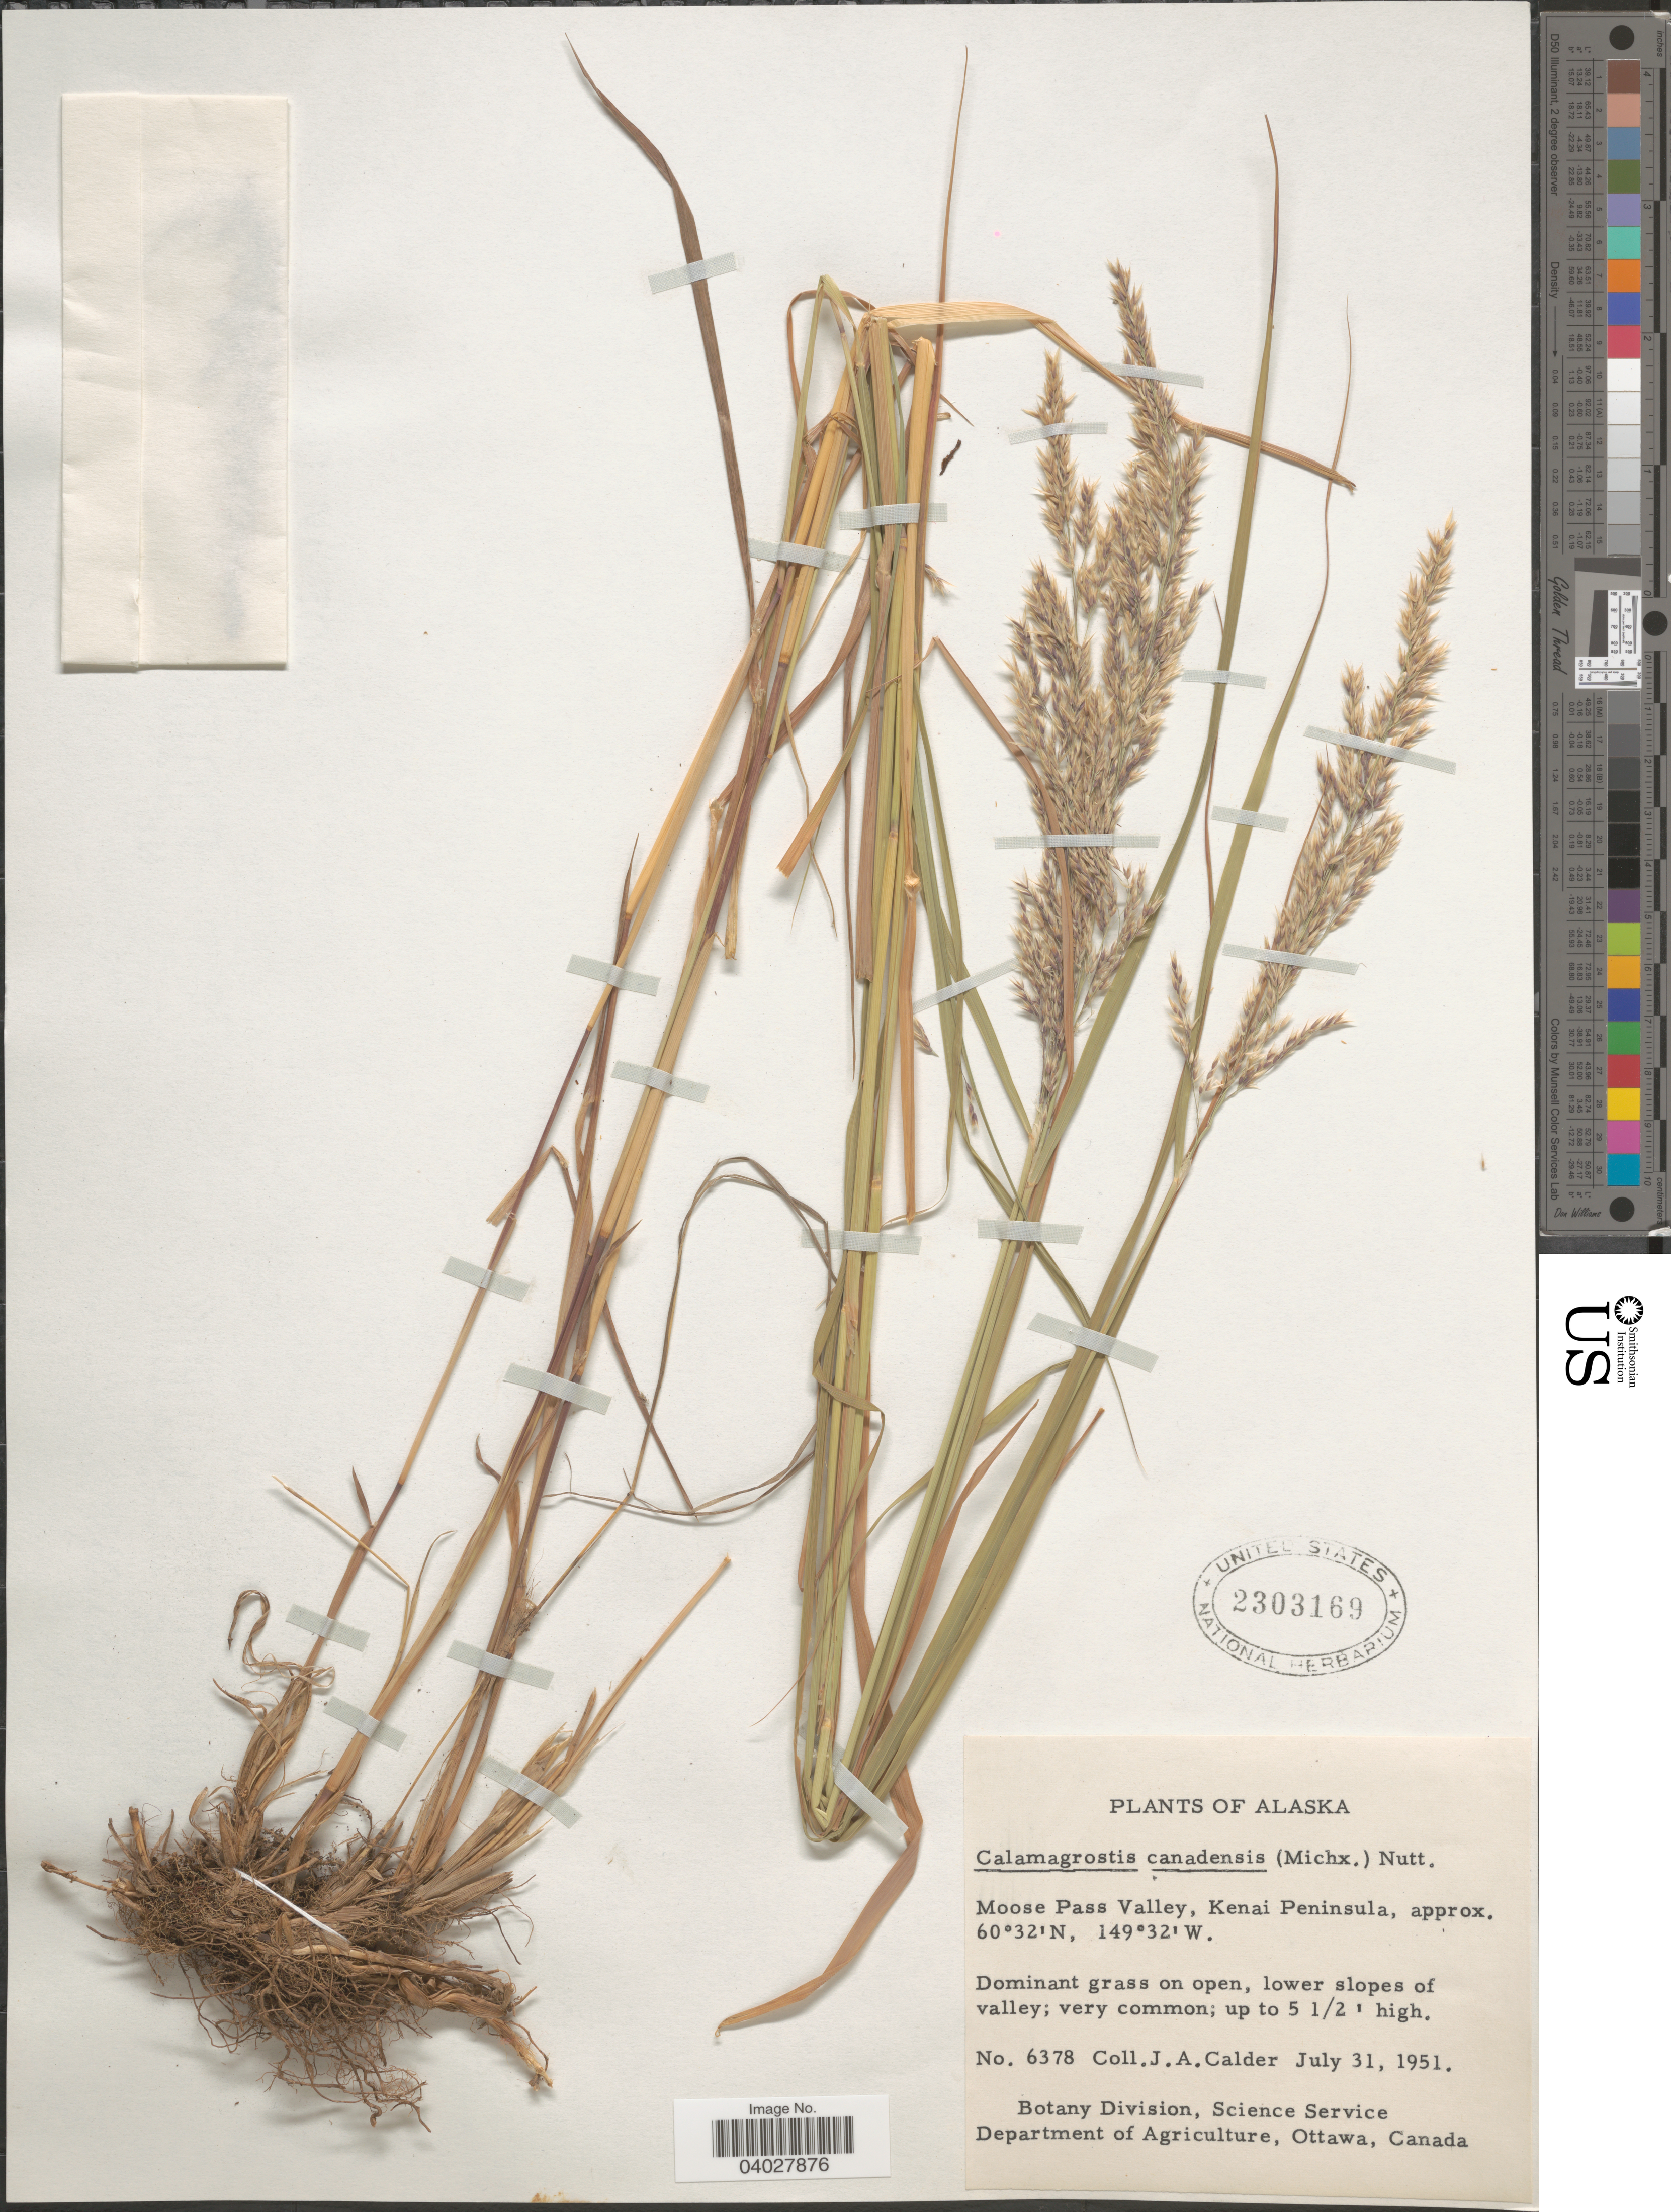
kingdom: Plantae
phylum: Tracheophyta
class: Liliopsida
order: Poales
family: Poaceae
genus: Calamagrostis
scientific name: Calamagrostis canadensis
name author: (Michx.) P. Beauv.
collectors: J. A. Calder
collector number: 6378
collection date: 1951-07-31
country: United States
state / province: Alaska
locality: Moose Pass Valley, Kenai Peninsula.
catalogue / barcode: US 2303169